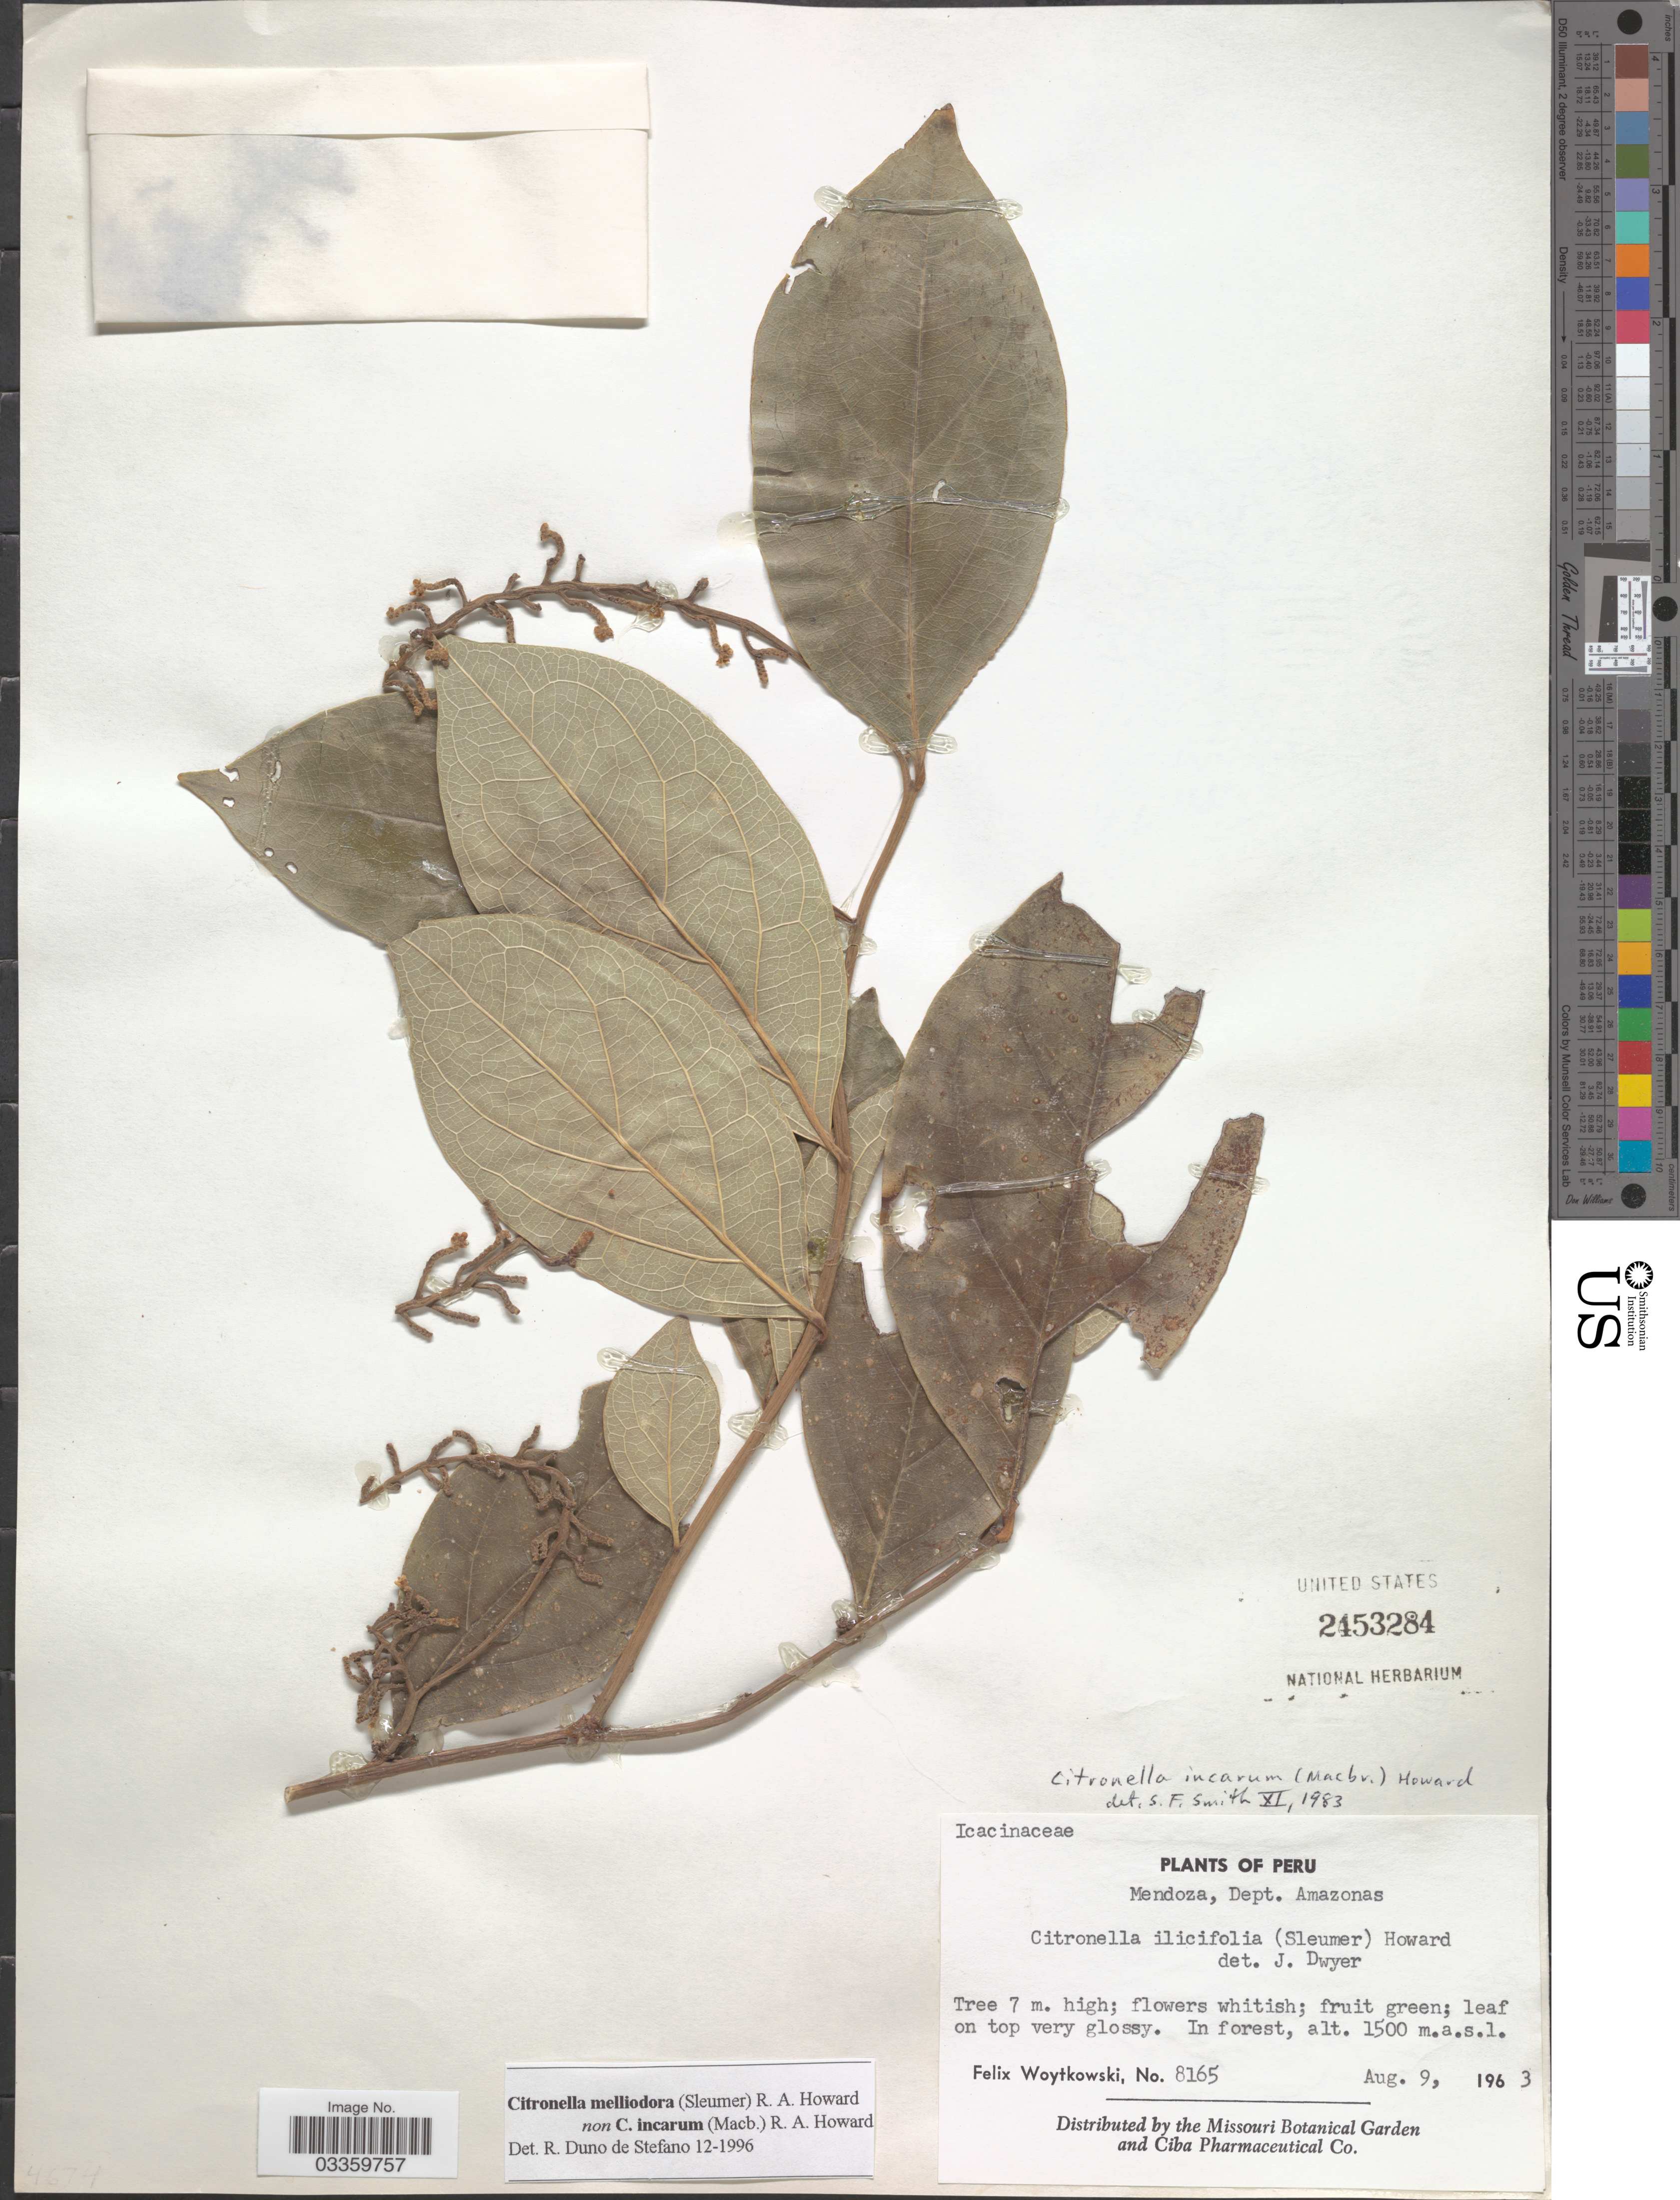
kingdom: Plantae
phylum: Tracheophyta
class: Magnoliopsida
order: Cardiopteridales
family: Cardiopteridaceae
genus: Citronella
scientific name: Citronella melliodora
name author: (Sleumer) R.A. Howard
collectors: F. Woytkowski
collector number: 8165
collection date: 1963-08-09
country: Peru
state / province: Amazonas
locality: Mendoza, Dept. Amazonas.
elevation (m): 1500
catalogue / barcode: US 2453284